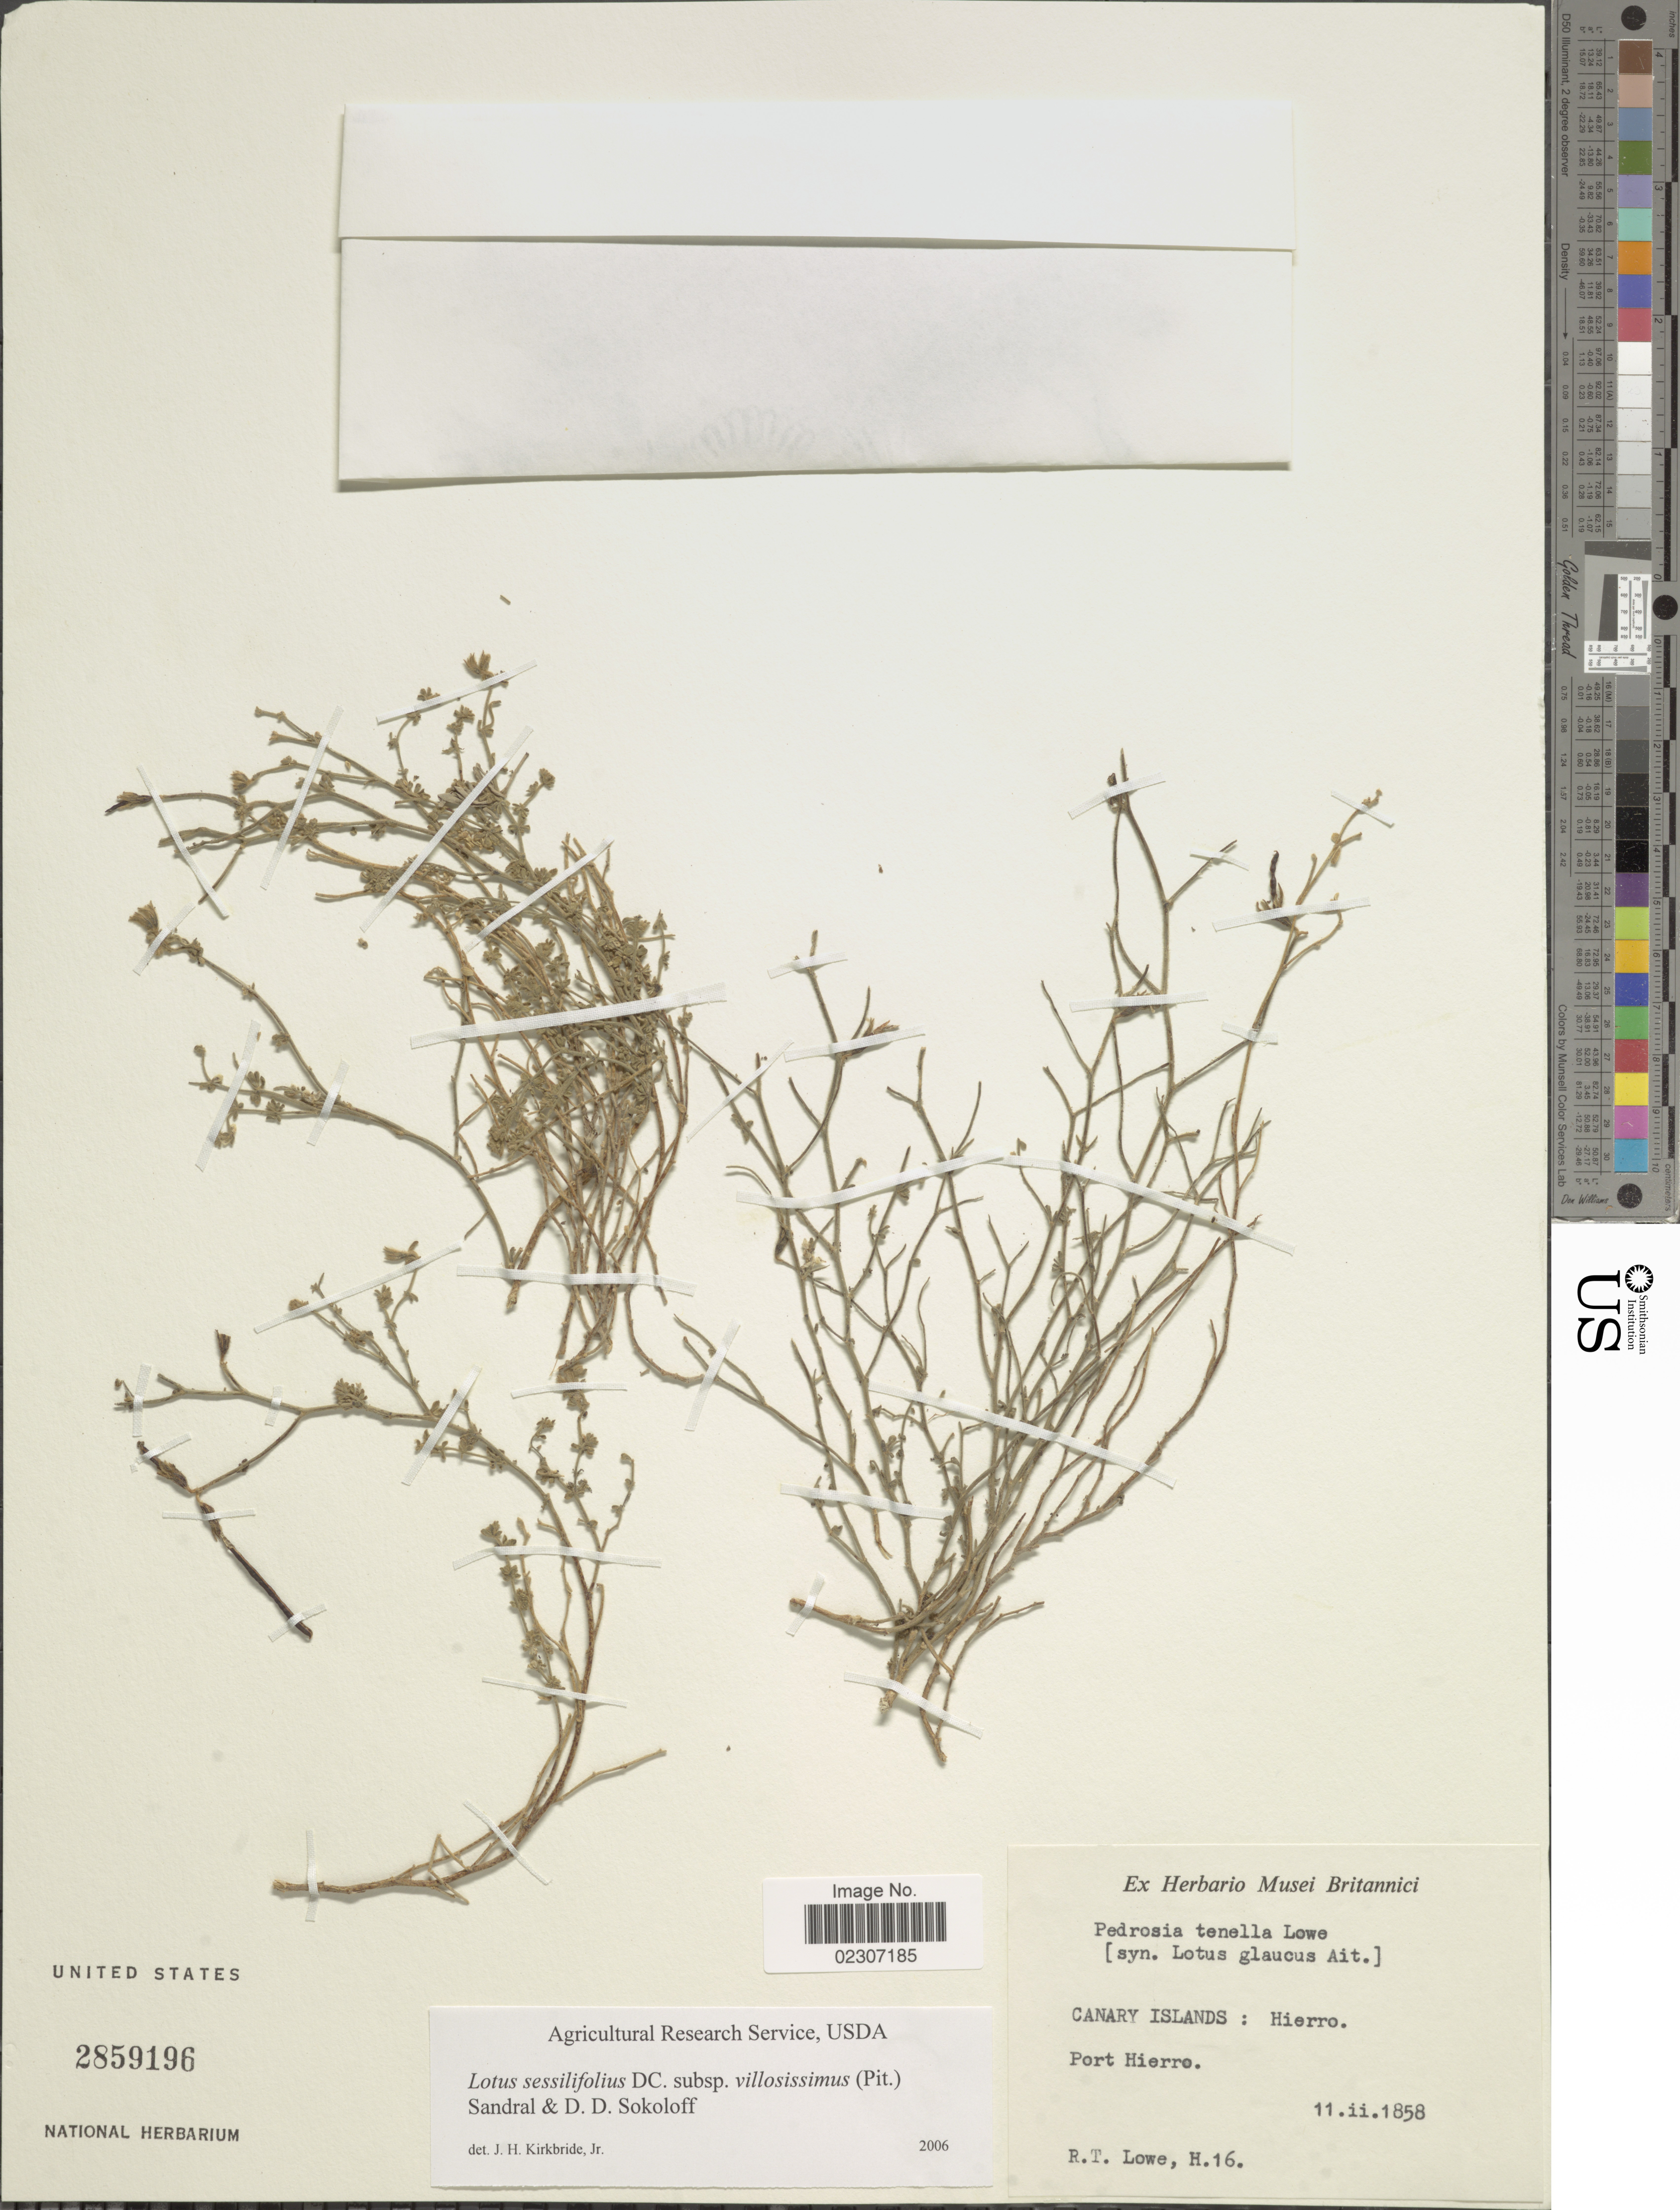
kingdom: Plantae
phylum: Tracheophyta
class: Magnoliopsida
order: Fabales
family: Fabaceae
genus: Lotus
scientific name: Lotus sessilifolius subsp. villosissimus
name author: (Pit.) Sandral & D.D. Sokoloff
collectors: R. T. Lowe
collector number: H16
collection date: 1858-02-11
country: Spain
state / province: Canarias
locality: Canary Islands: Hierro. Port Hierre.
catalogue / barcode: US 2859196